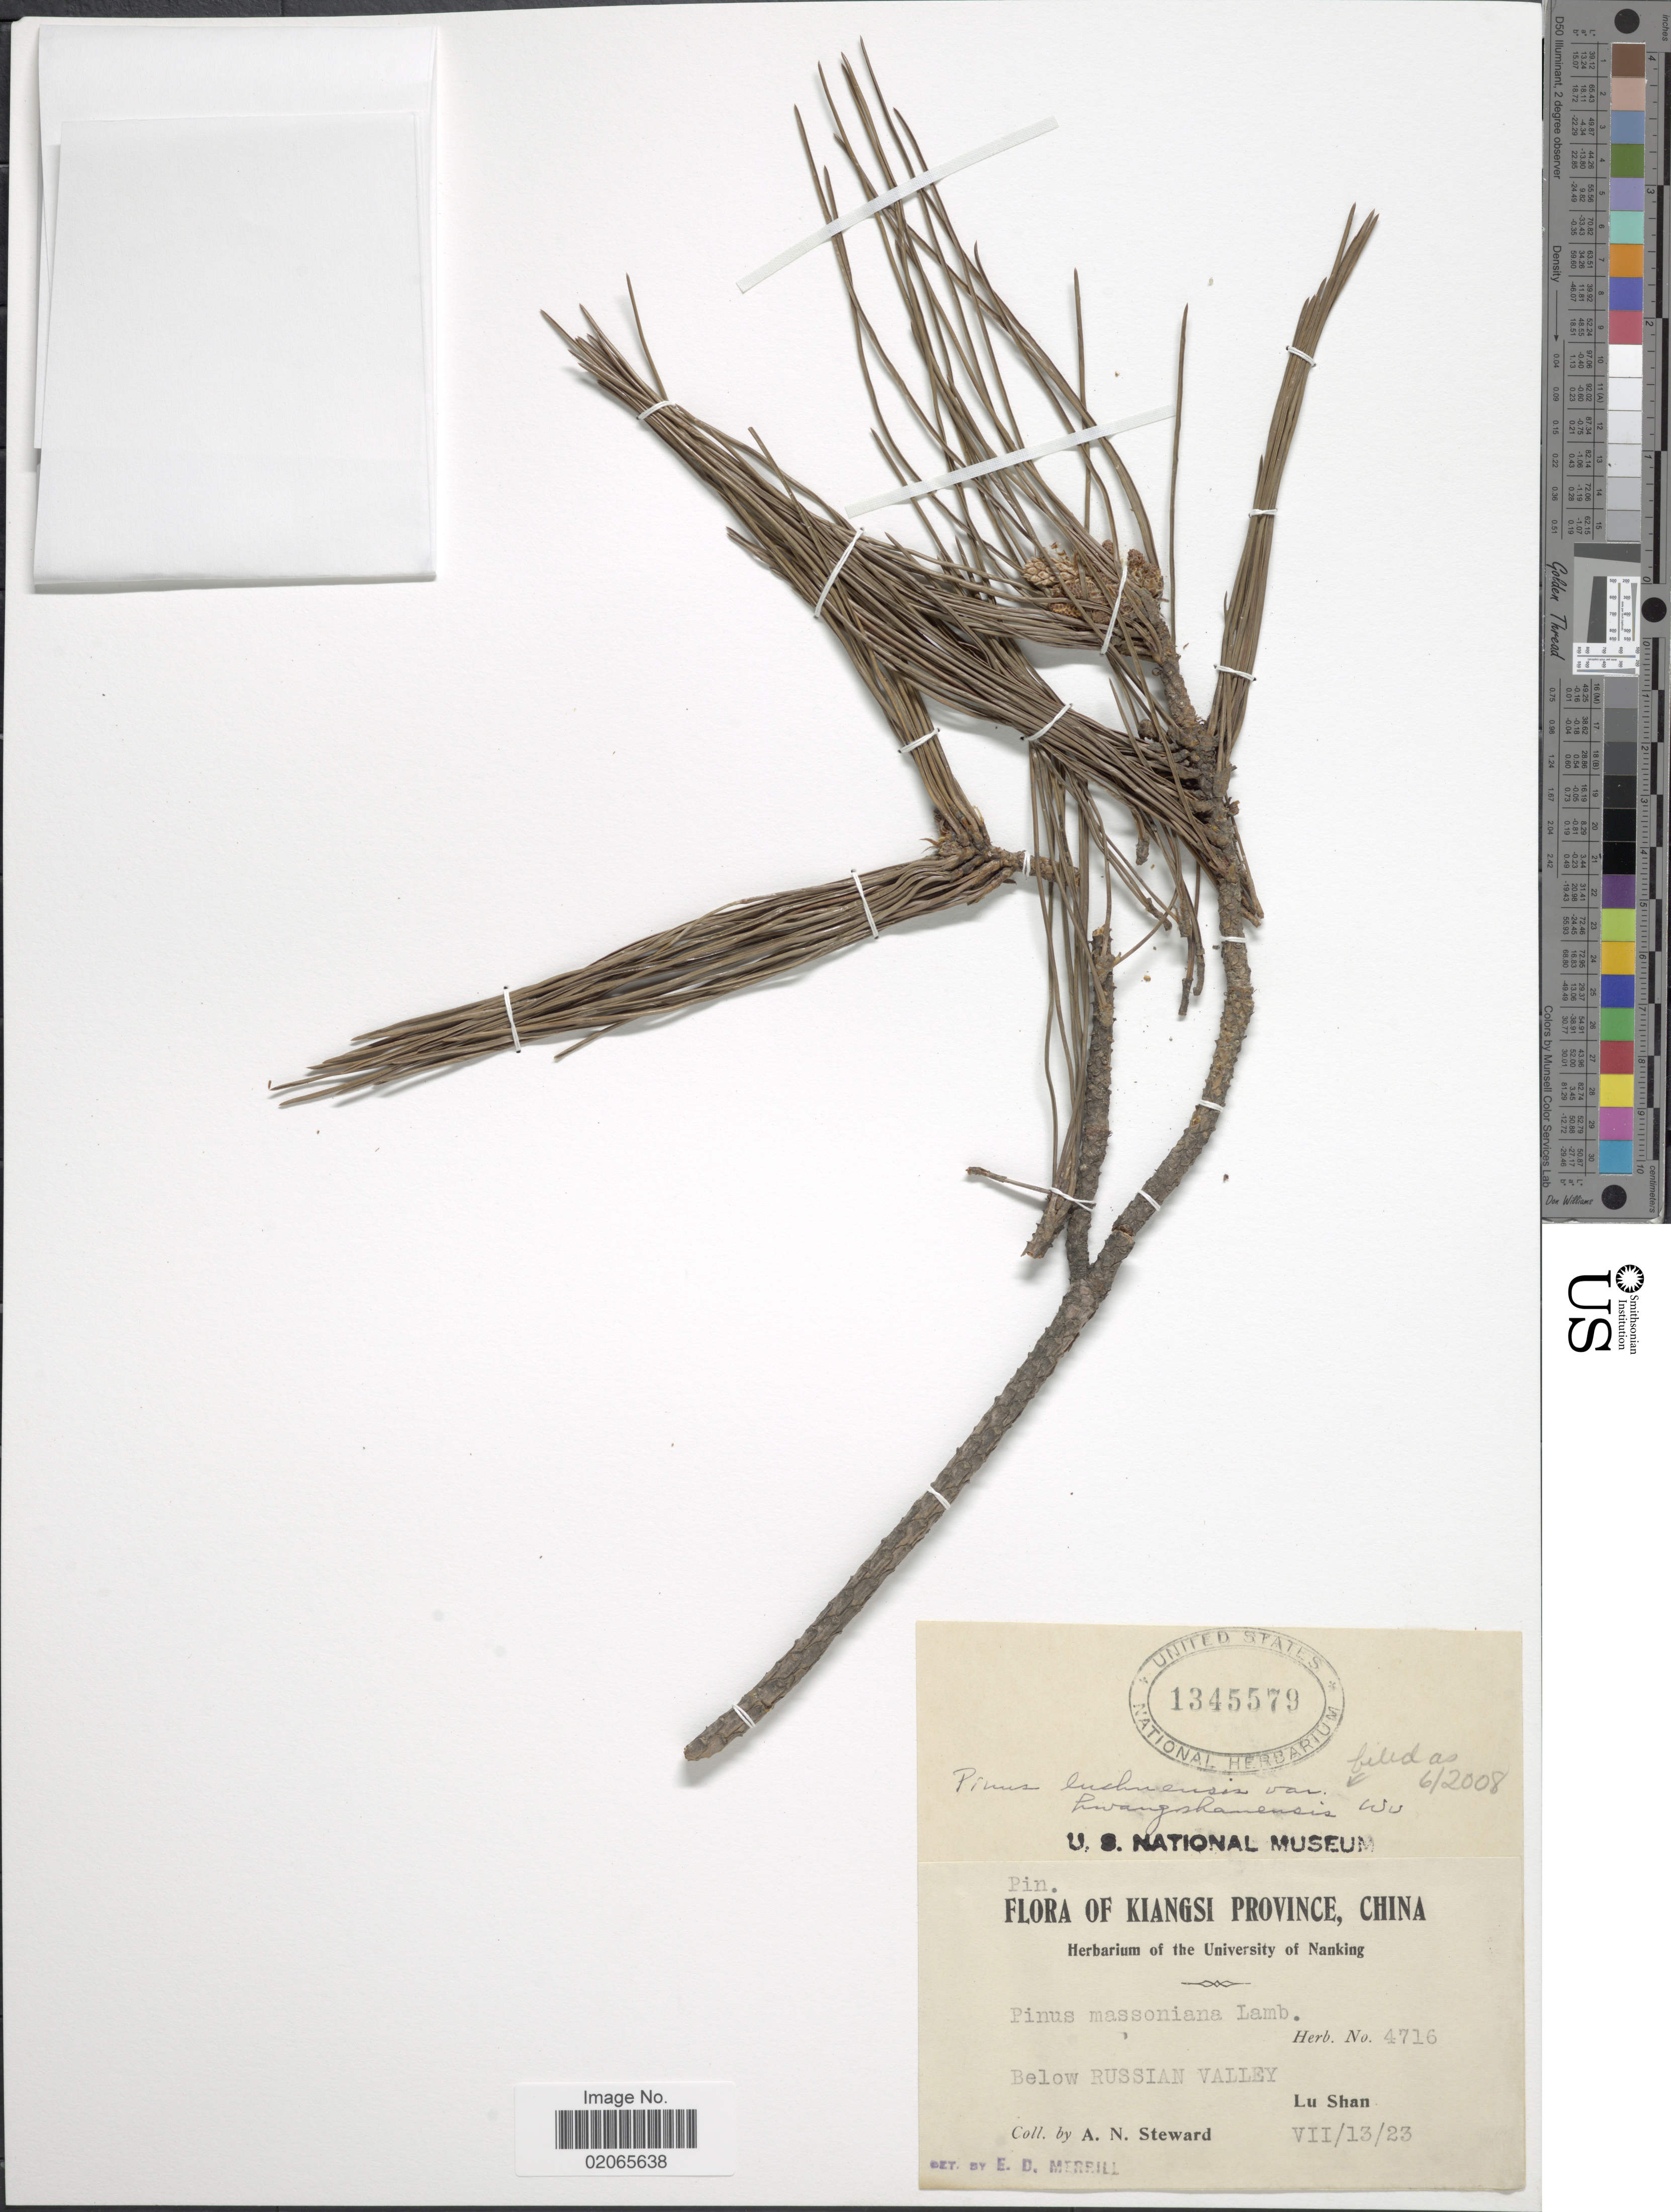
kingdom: Plantae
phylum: Tracheophyta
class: Pinopsida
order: Pinales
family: Pinaceae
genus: Pinus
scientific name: Pinus luchuensis var. hwangshanensis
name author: (K.C. Hsia) C.L. Wu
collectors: A. N. Steward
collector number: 4716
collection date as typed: Transcribed d/m/y: 23/7/23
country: China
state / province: Jiangxi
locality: Kiangsi Province, China, Below Russian Valley, Lu Shan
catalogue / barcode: US 1345579